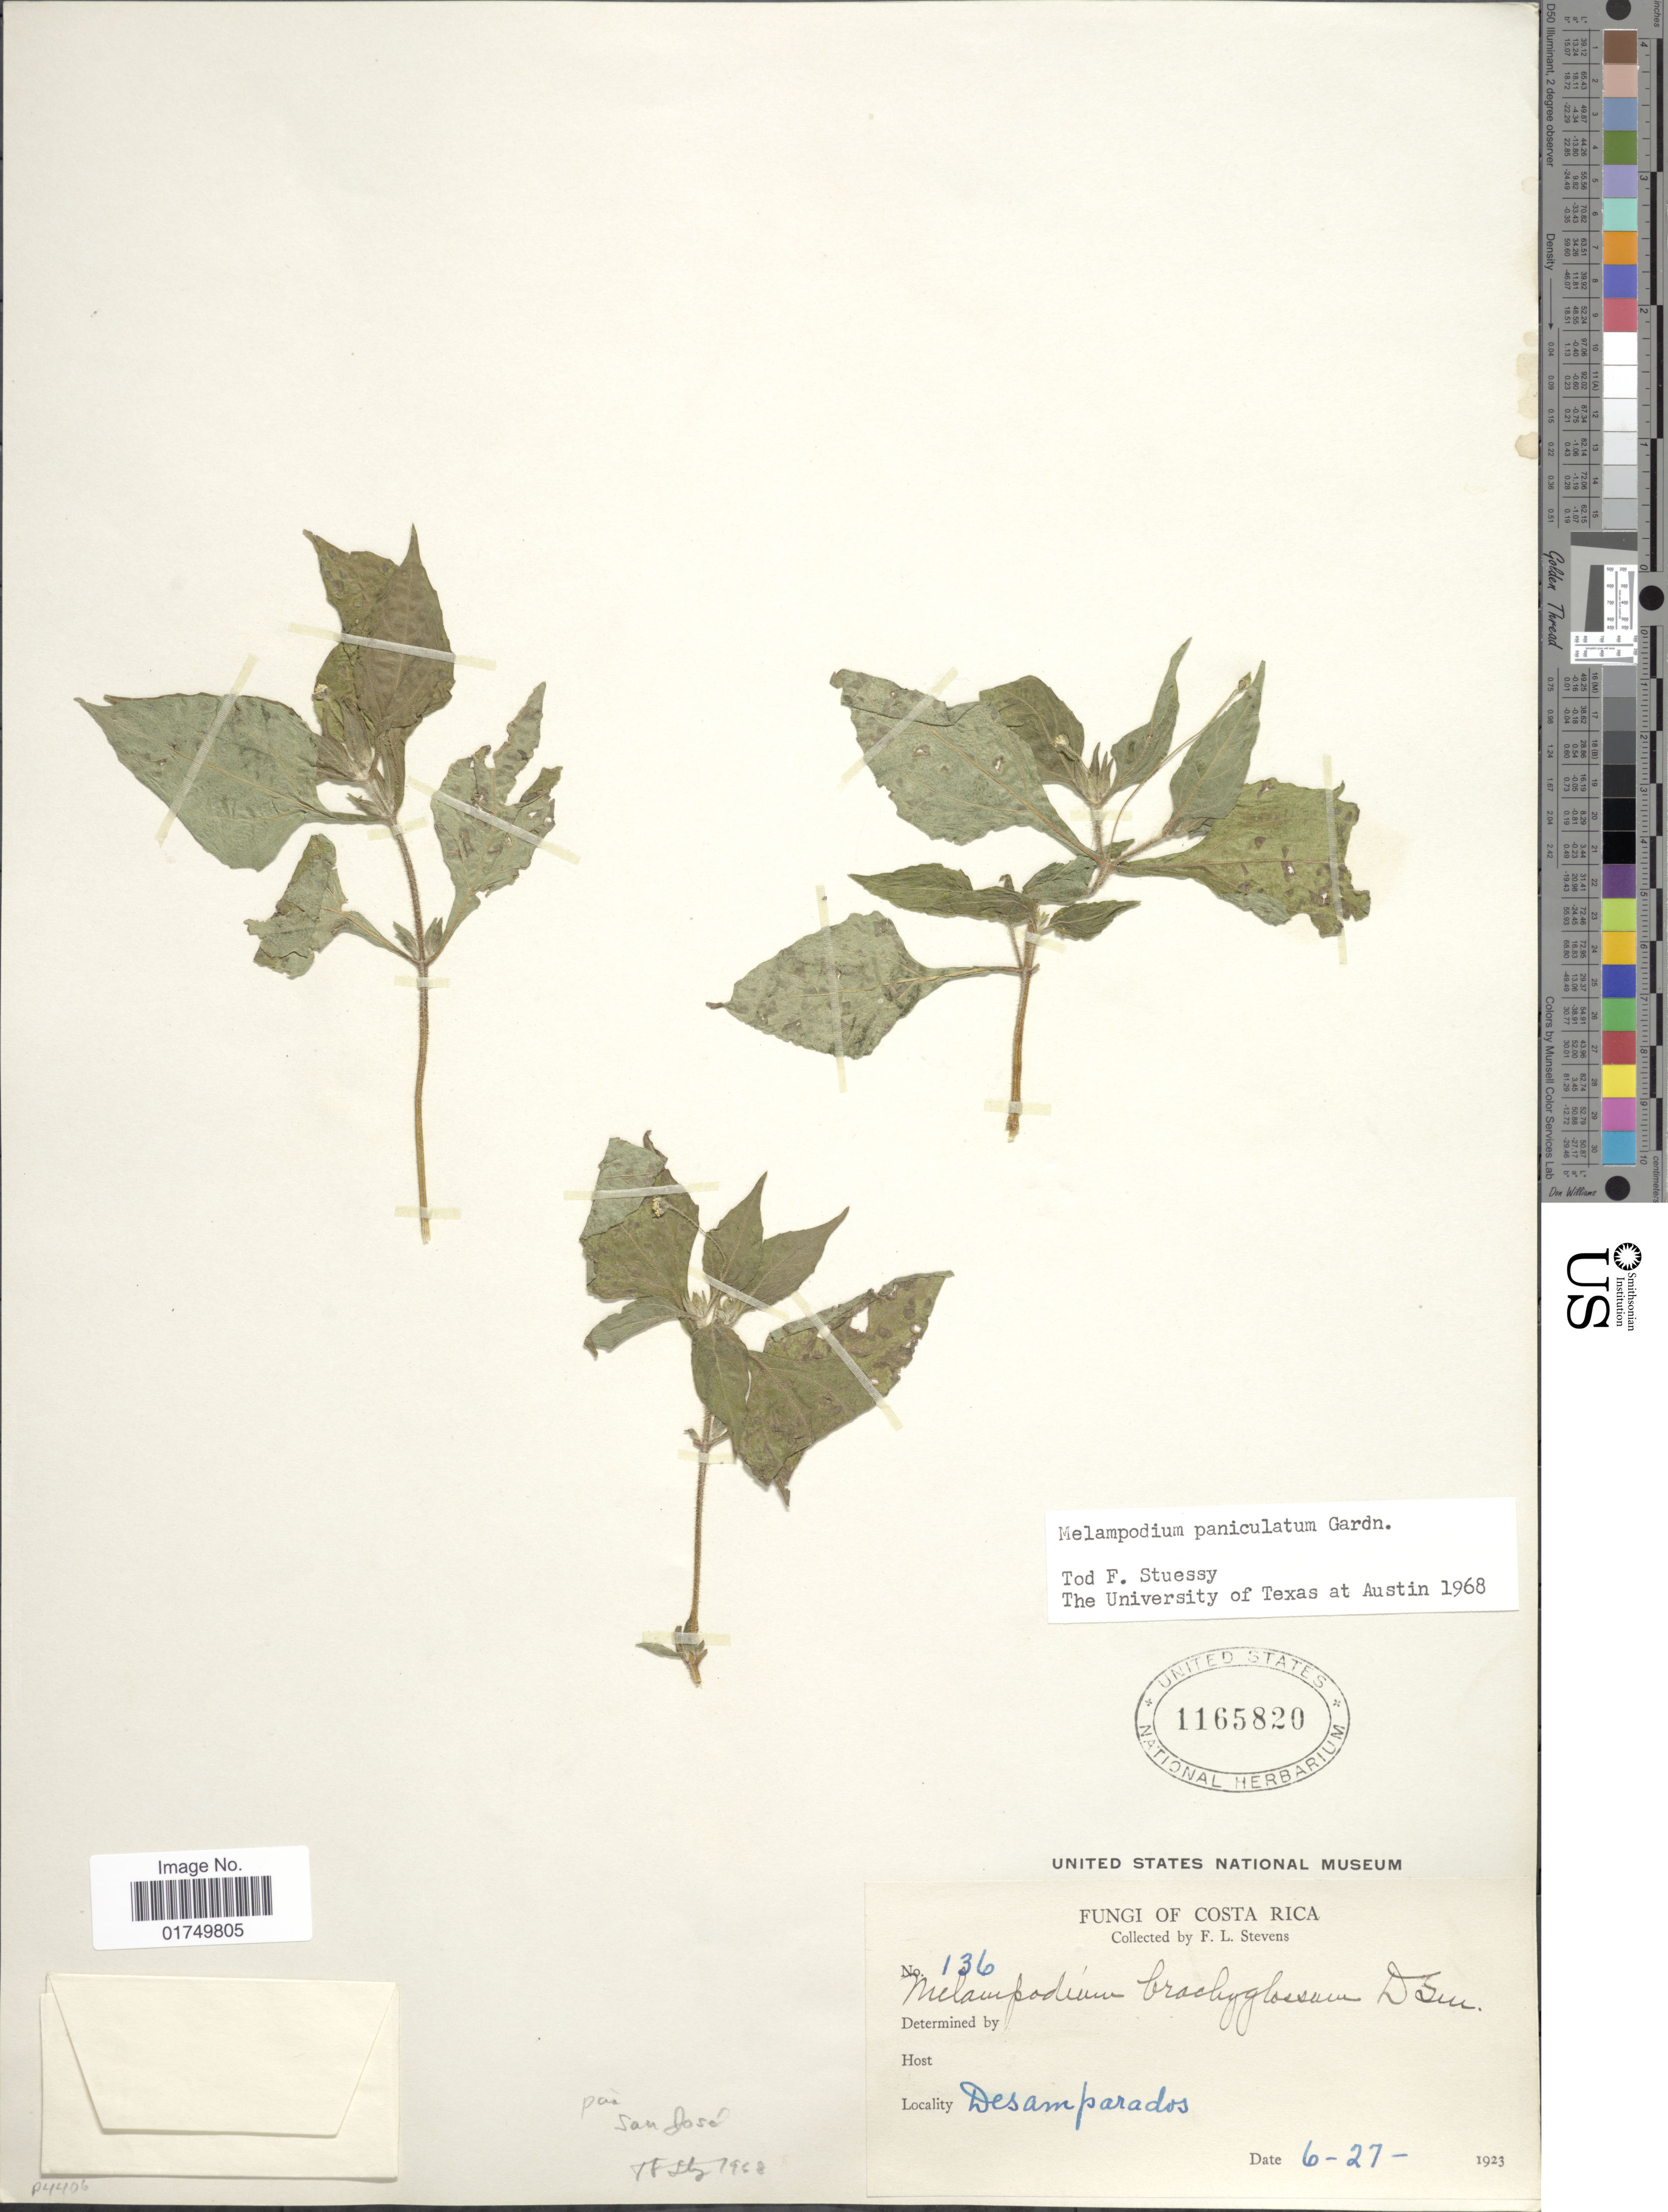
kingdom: Plantae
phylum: Tracheophyta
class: Magnoliopsida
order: Asterales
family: Asteraceae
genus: Melampodium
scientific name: Melampodium paniculatum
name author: Gardner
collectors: F. L. Stevens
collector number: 136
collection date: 1923-06-27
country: Costa Rica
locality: Desamparados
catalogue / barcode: US 1165820